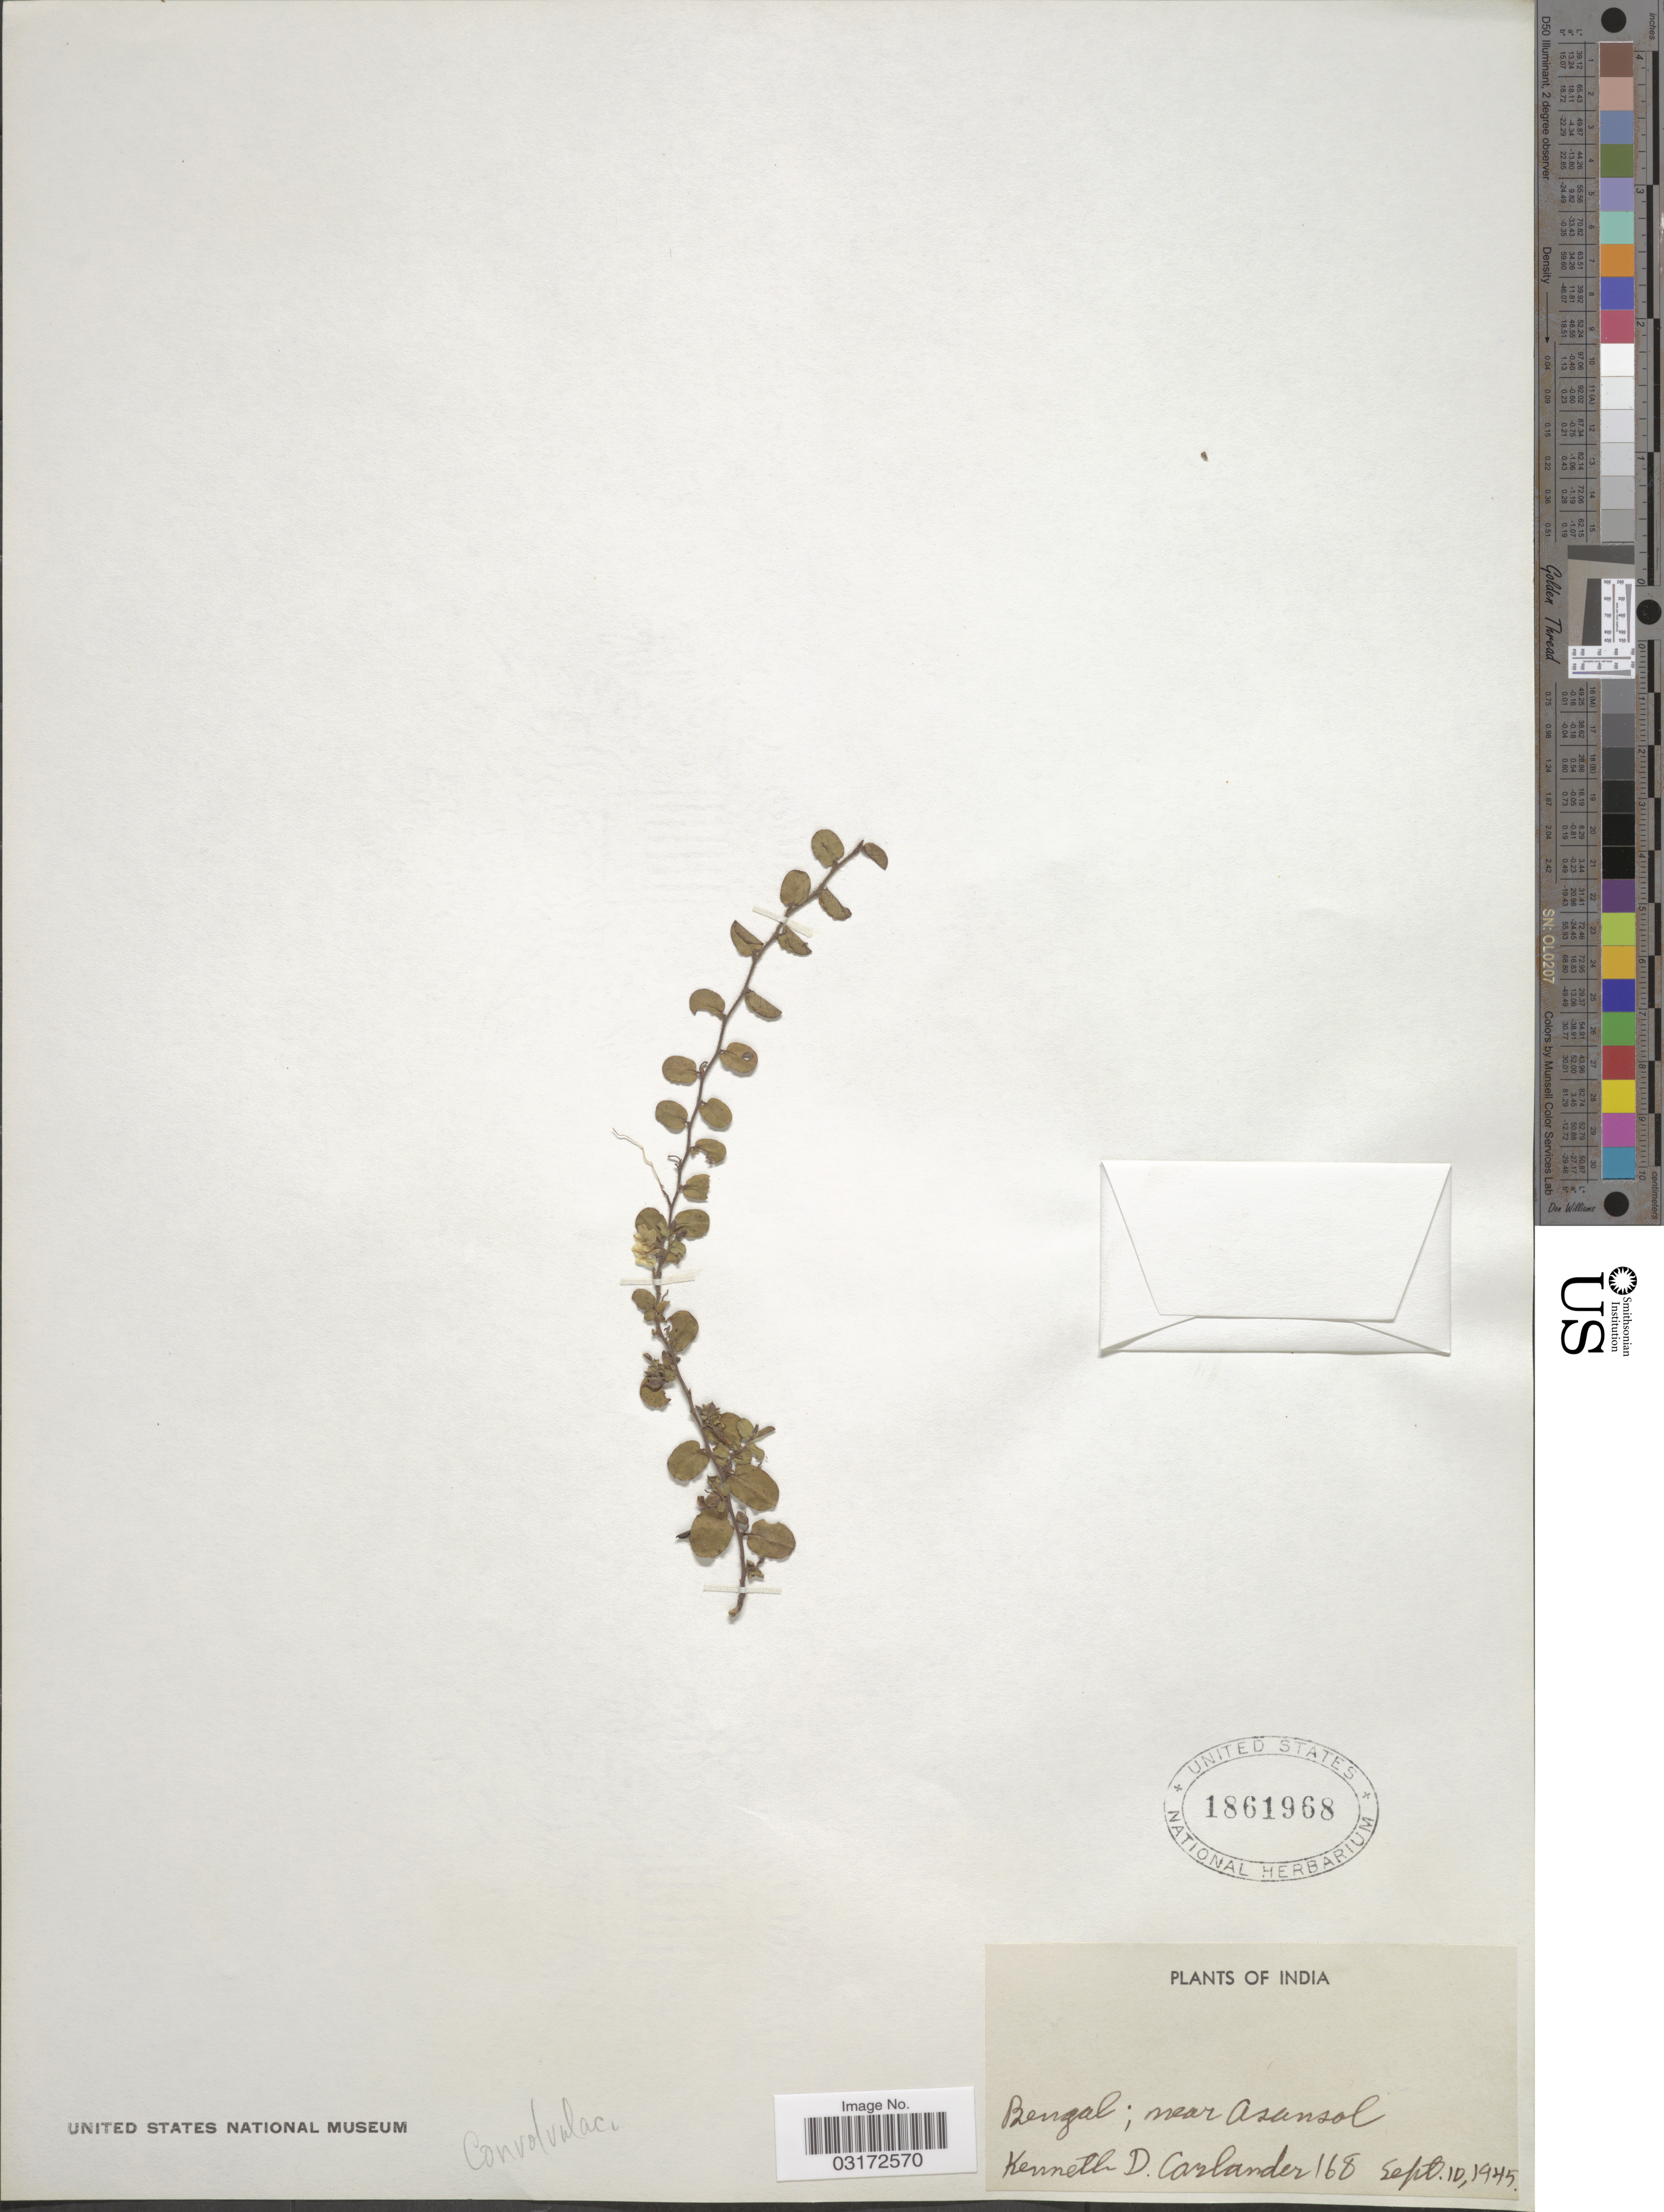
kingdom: Plantae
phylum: Tracheophyta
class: Magnoliopsida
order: Solanales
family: Convolvulaceae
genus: Evolvulus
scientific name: Evolvulus sp.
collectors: K. Carlander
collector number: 168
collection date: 1945-09-10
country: India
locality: Bengal; near Asansol.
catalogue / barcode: US 1861968